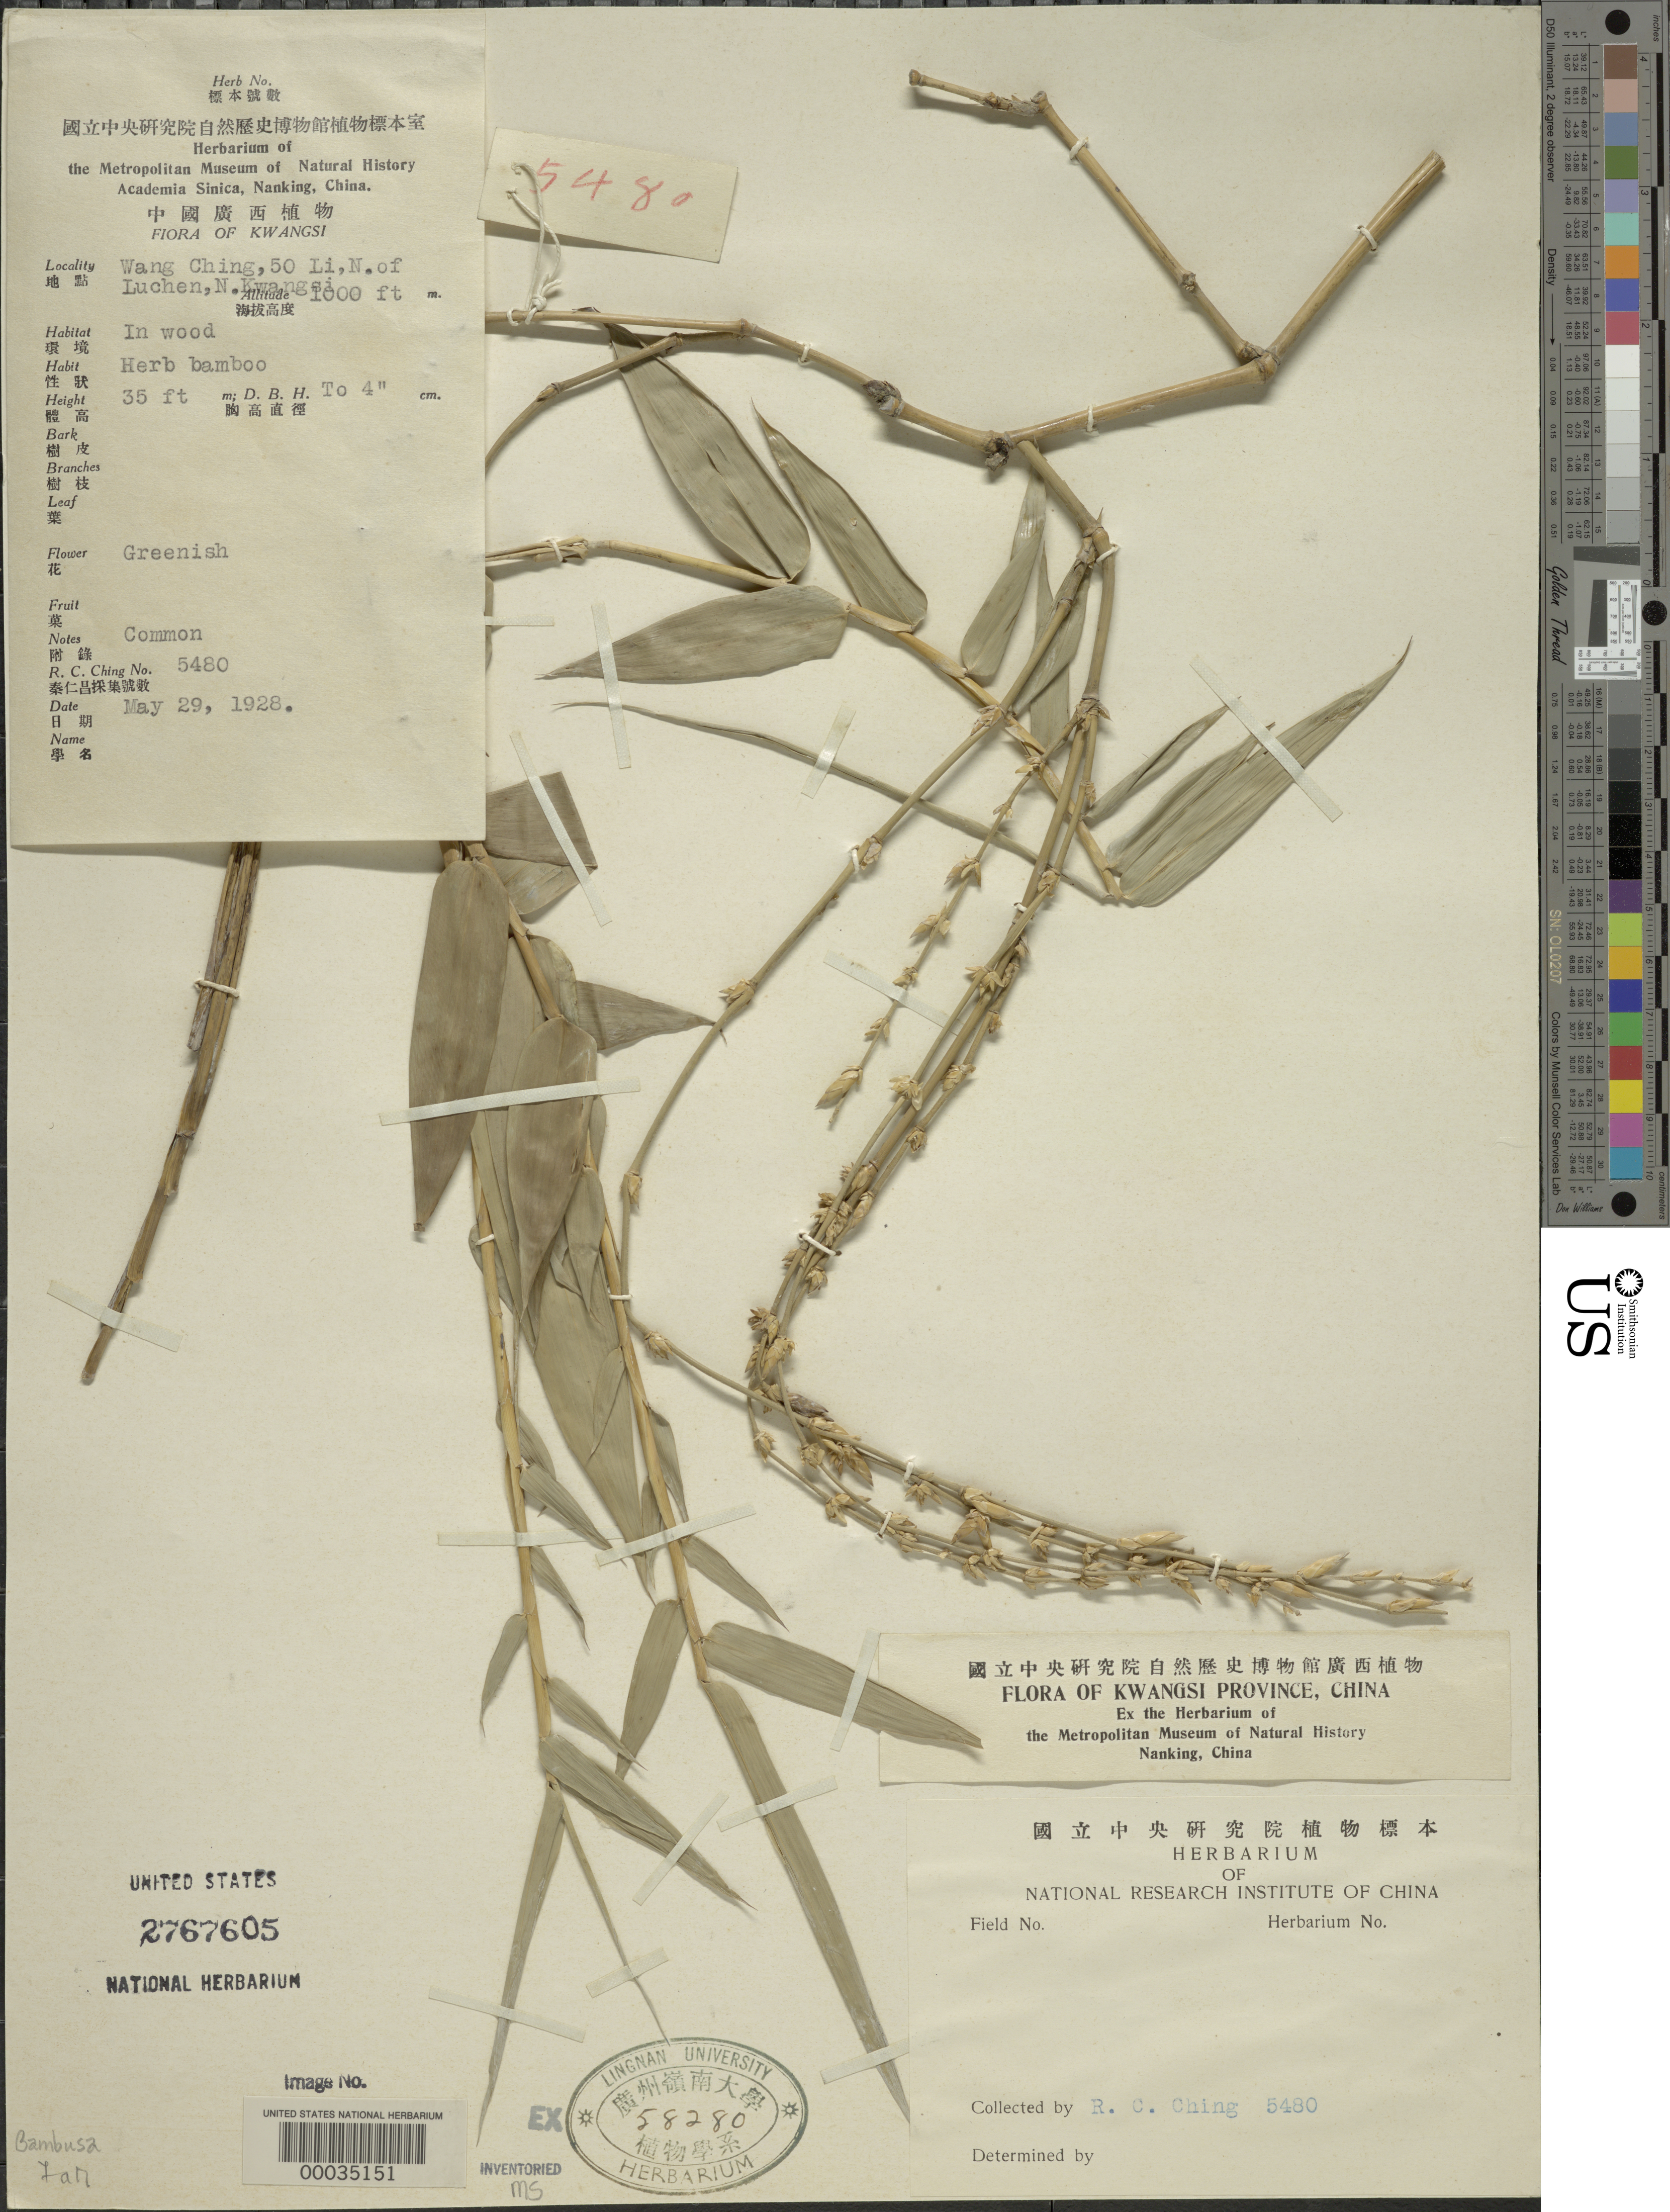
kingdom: Plantae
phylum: Tracheophyta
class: Liliopsida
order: Poales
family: Poaceae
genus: Bambusa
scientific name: Bambusa sp.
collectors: R. C. Ching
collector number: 5480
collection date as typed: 29 May 1928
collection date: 1928-05-29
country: China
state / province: Jiangxi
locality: Luchen, wang ching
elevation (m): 305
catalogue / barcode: US 2767605